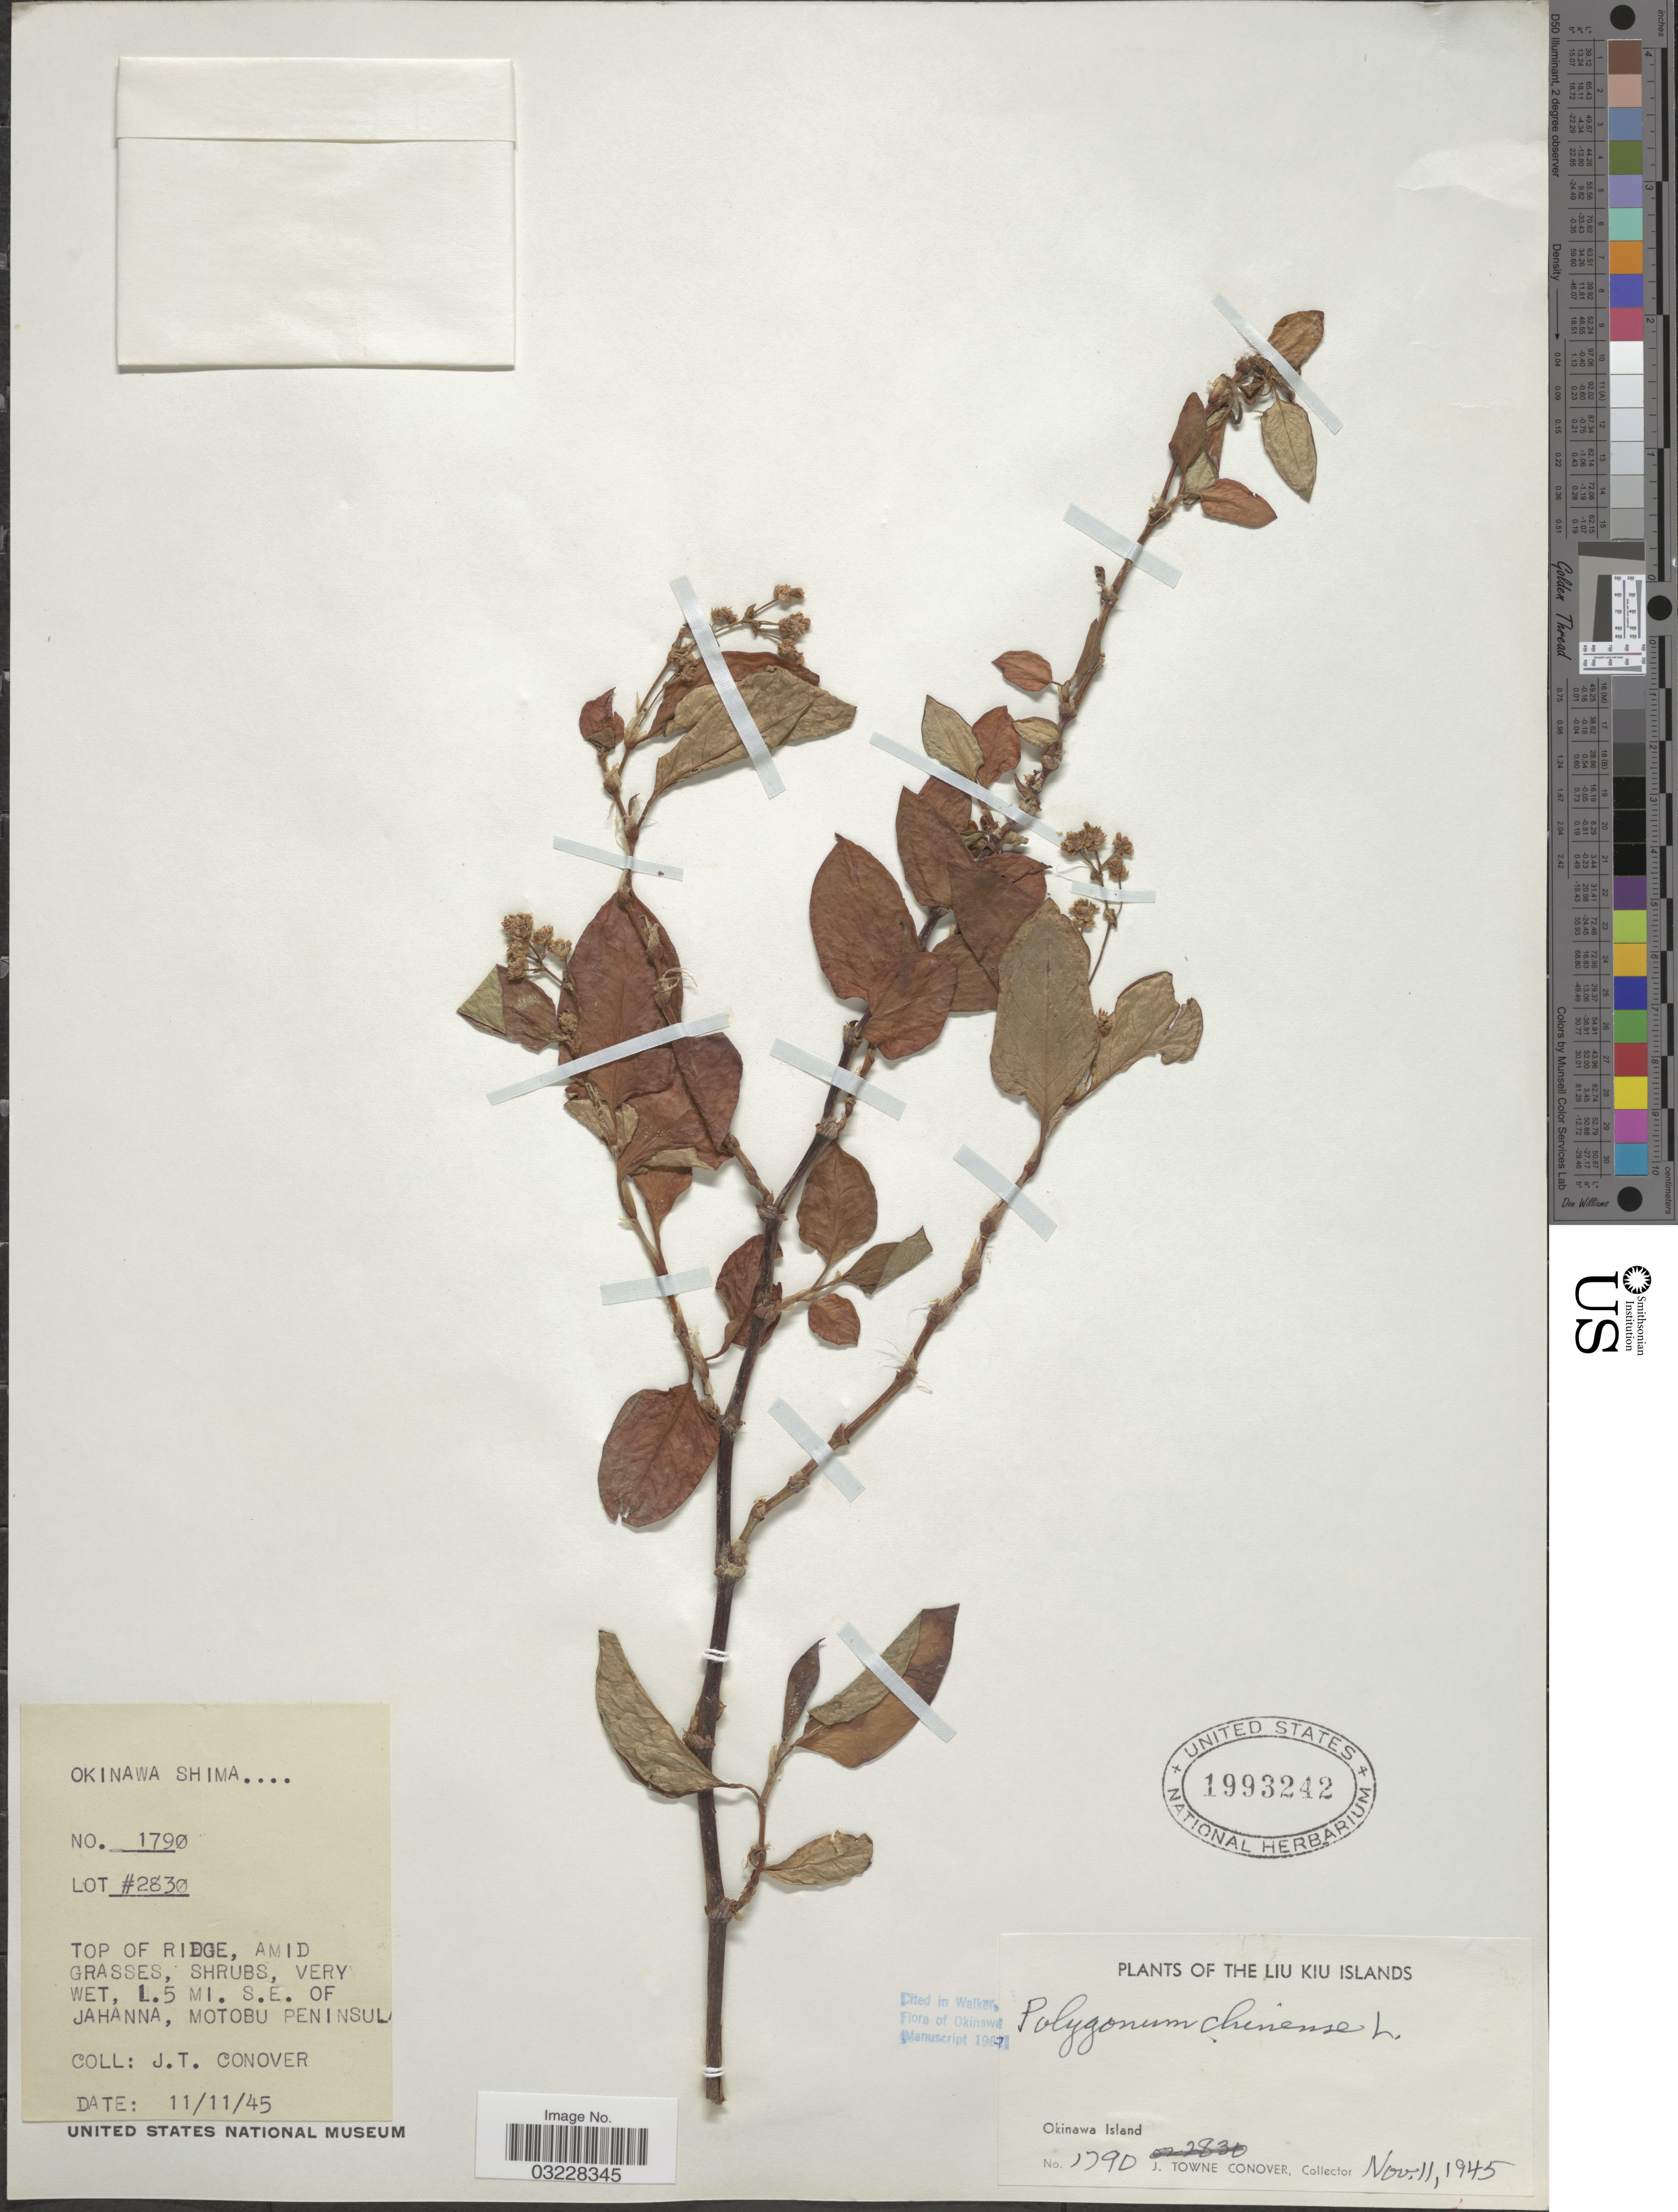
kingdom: Plantae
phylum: Tracheophyta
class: Magnoliopsida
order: Caryophyllales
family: Polygonaceae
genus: Polygonum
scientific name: Polygonum chinense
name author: L.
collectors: J. T. Conover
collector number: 1790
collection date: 1945-11-11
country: Japan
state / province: Okinawa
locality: Okinawa Shima. 1.5 mi. S.E. of Jahanna, Motobu Peninsula. The Liu Kiu Islands. Okinawa Island.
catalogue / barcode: US 1993242